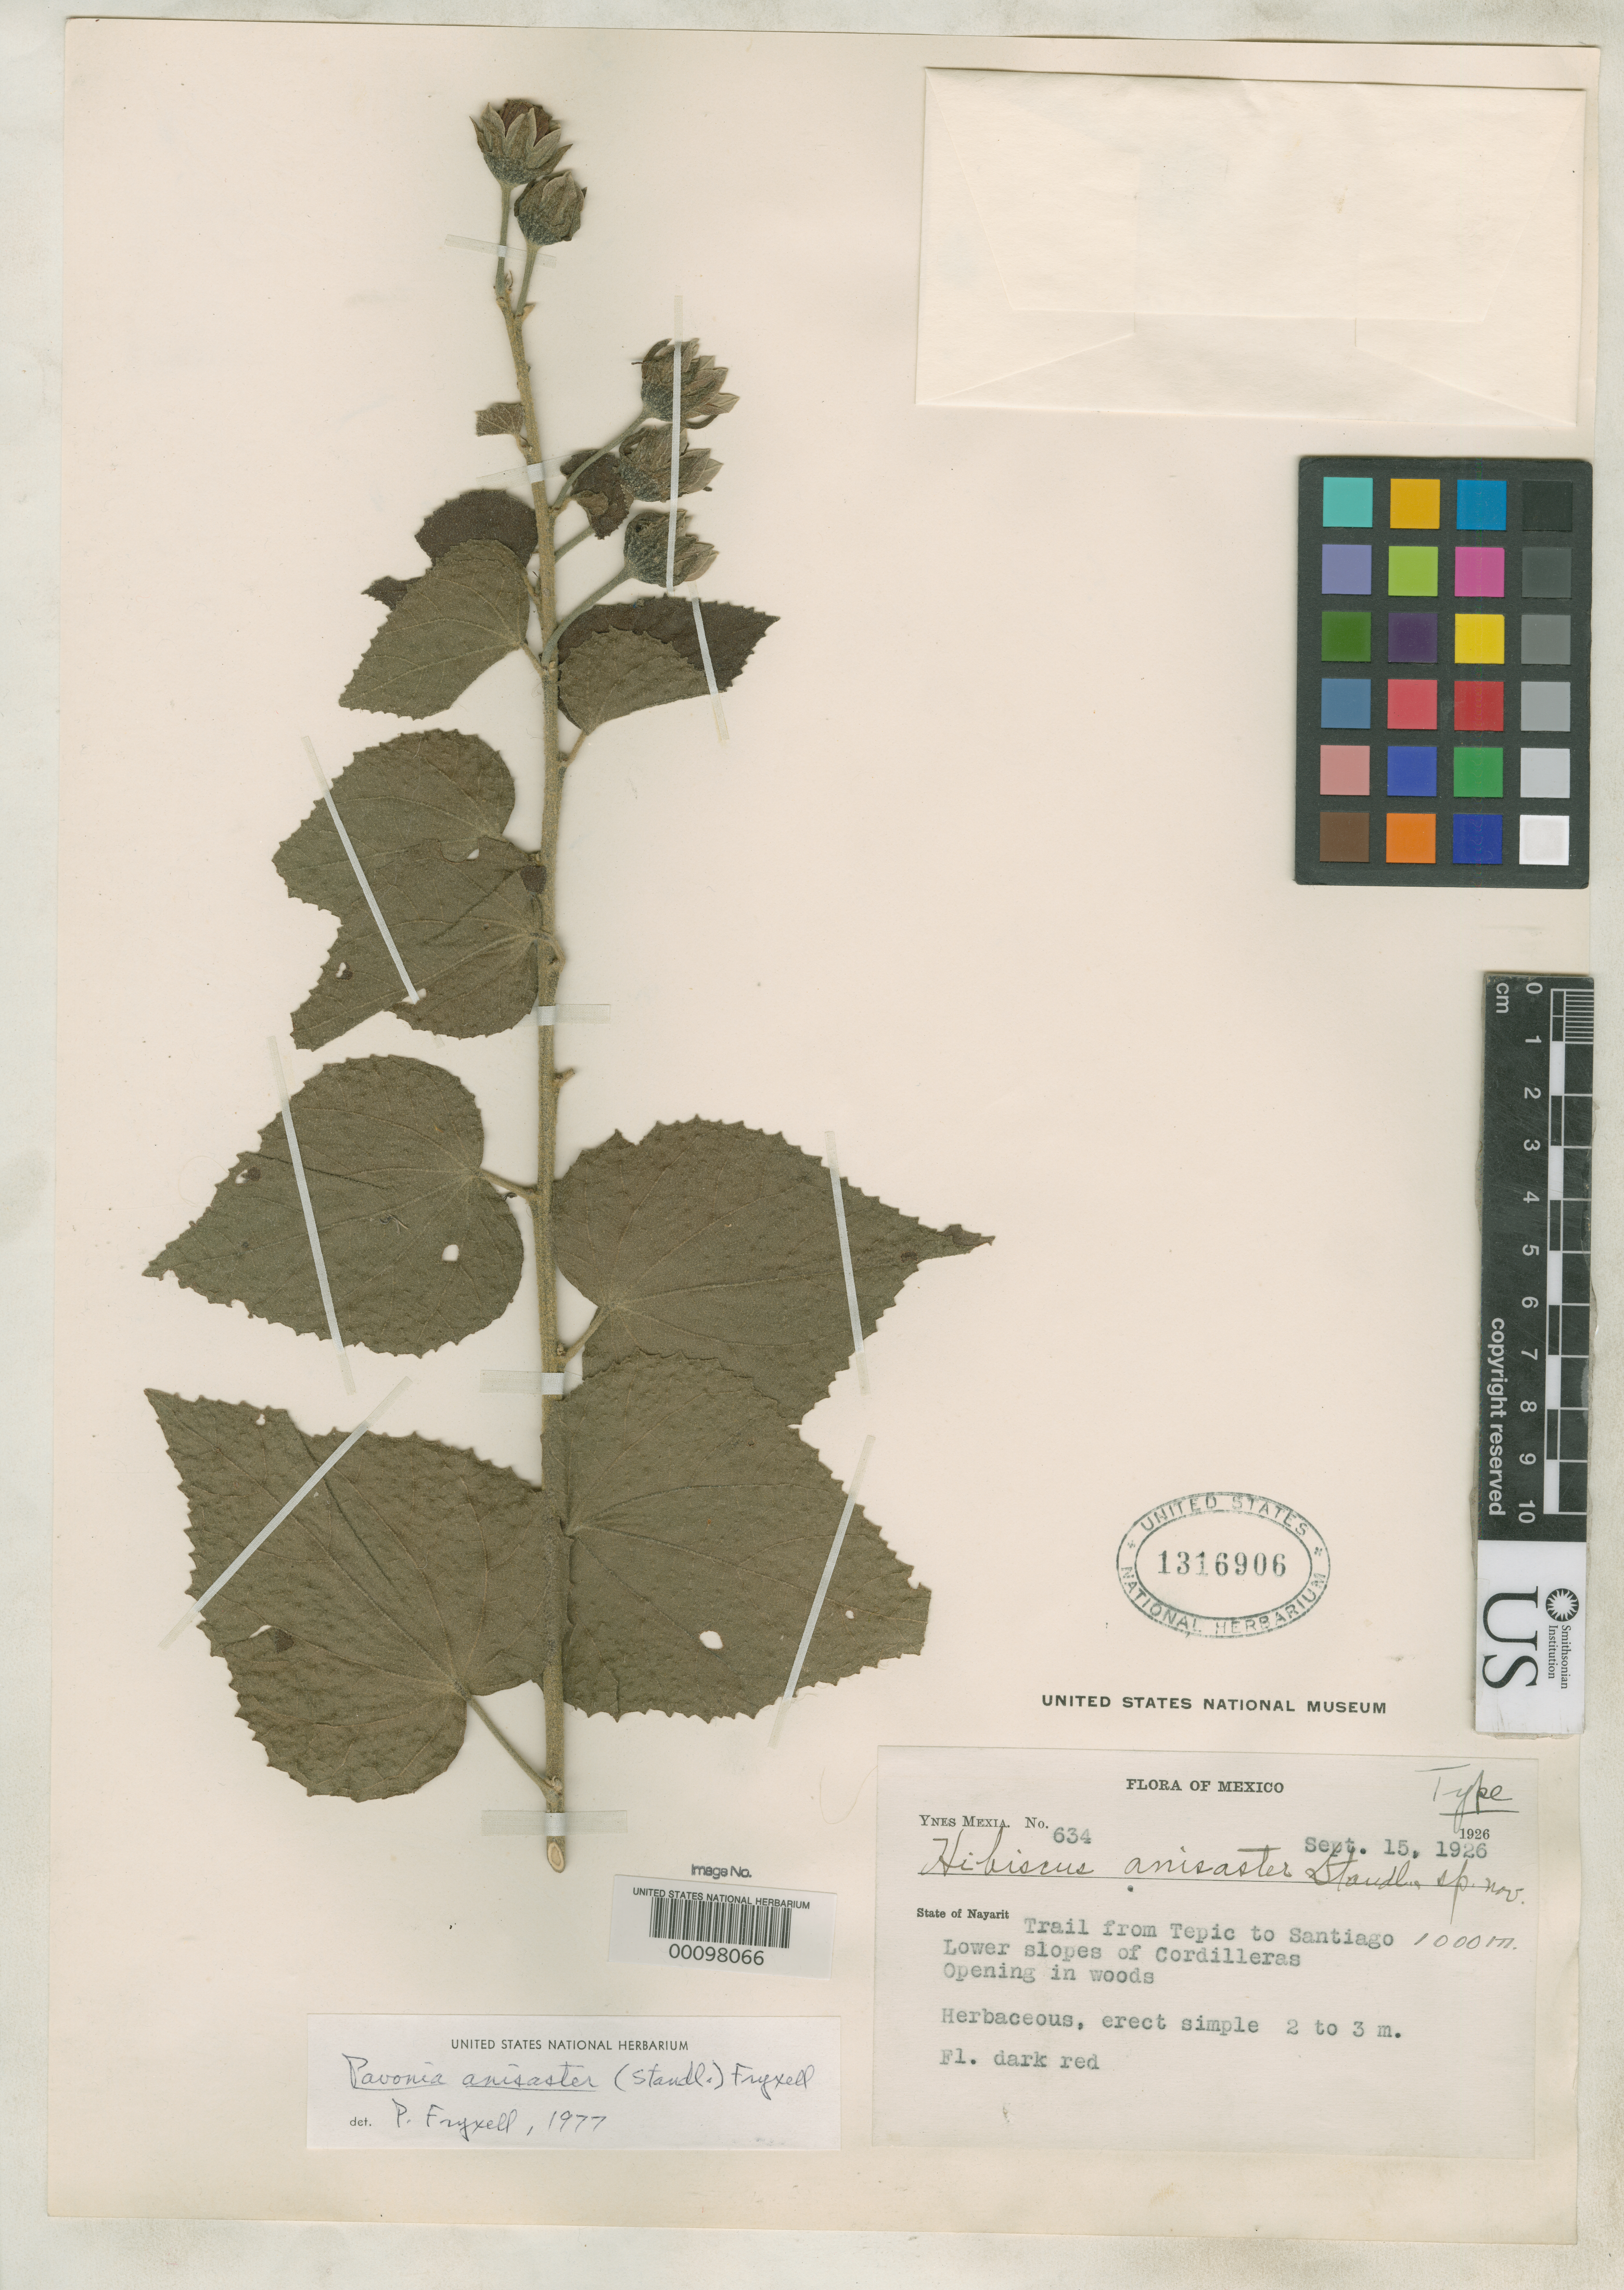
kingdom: Plantae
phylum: Tracheophyta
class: Magnoliopsida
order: Malvales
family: Malvaceae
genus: Hibiscus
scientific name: Hibiscus anisaster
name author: Standl.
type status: Holotype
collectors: Y. Mexia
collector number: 634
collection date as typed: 15 Sep 1926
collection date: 1926-09-15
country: Mexico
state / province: Nayarit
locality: Between Tepic and Santiago.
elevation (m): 1000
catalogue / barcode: US 1316906